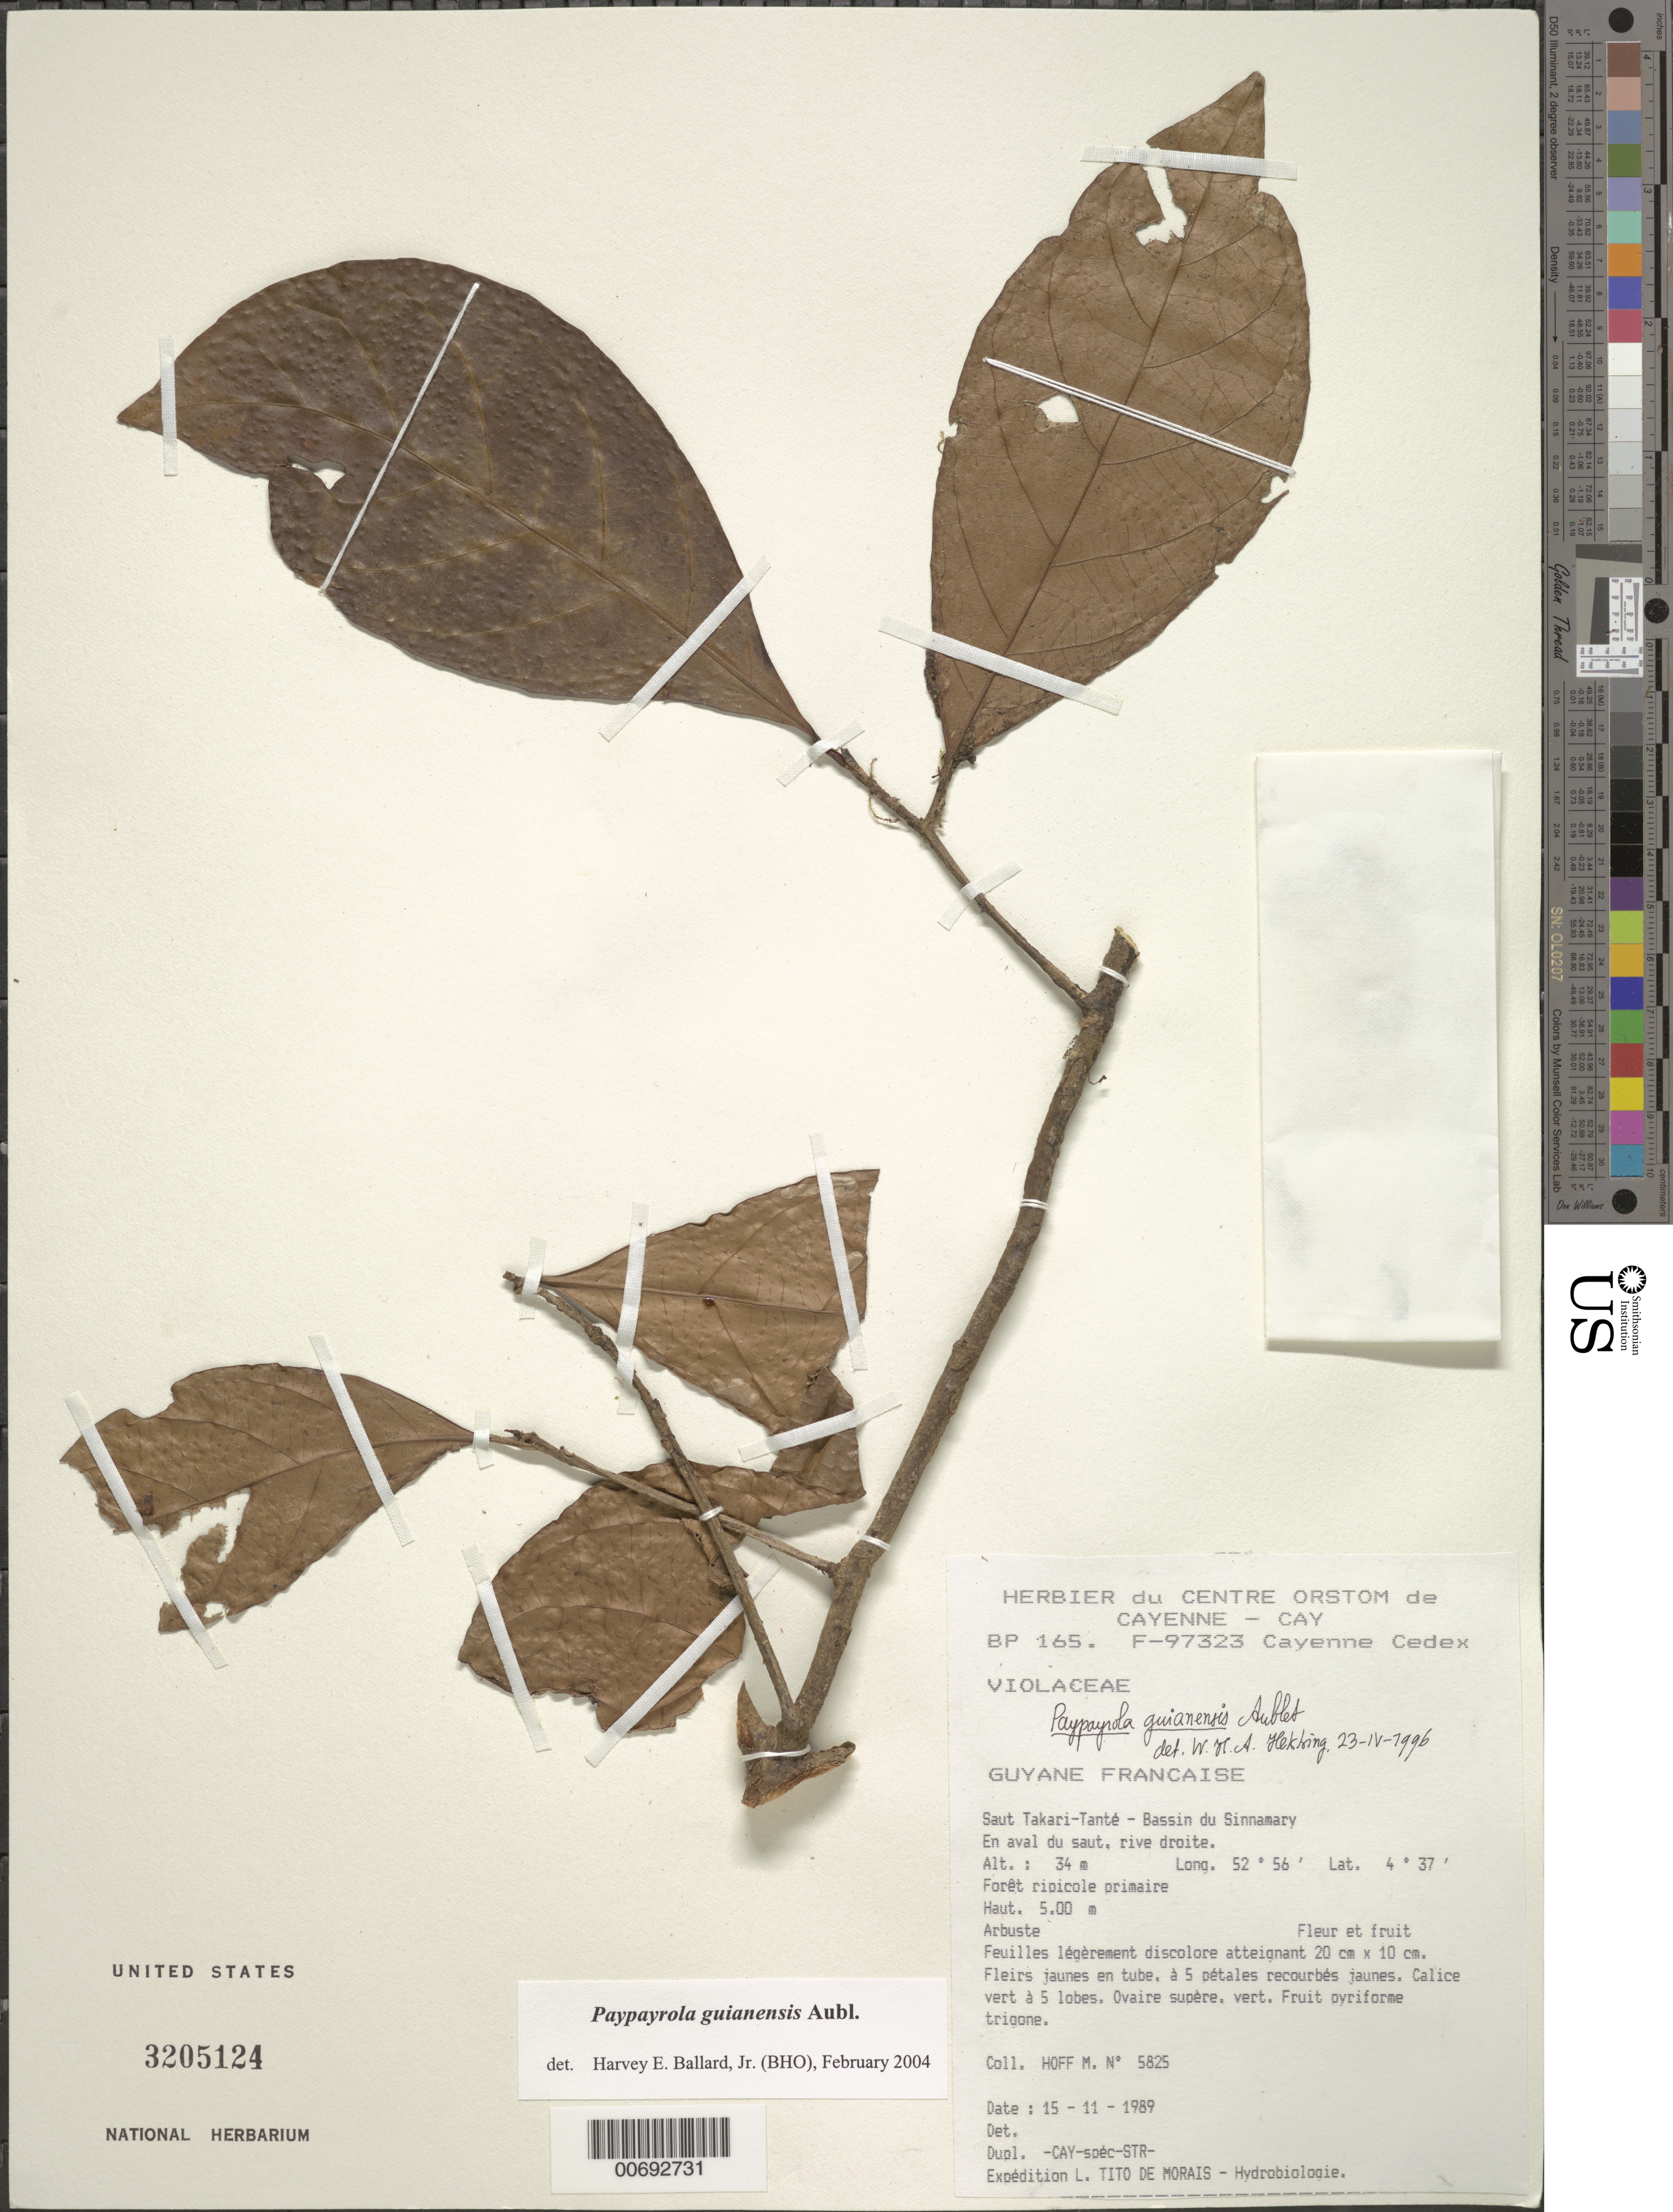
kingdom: Plantae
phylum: Tracheophyta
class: Magnoliopsida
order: Malpighiales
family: Violaceae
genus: Paypayrola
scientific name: Paypayrola guianensis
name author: Aubl.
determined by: Ballard, Harvey E.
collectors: M. Hoff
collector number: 5825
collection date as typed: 15-Nov-89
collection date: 1989-11-15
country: French Guiana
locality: Saut Takari-Tanté, Bassin du Sinnamary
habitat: Primary riparian forest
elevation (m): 34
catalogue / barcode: US 3205124